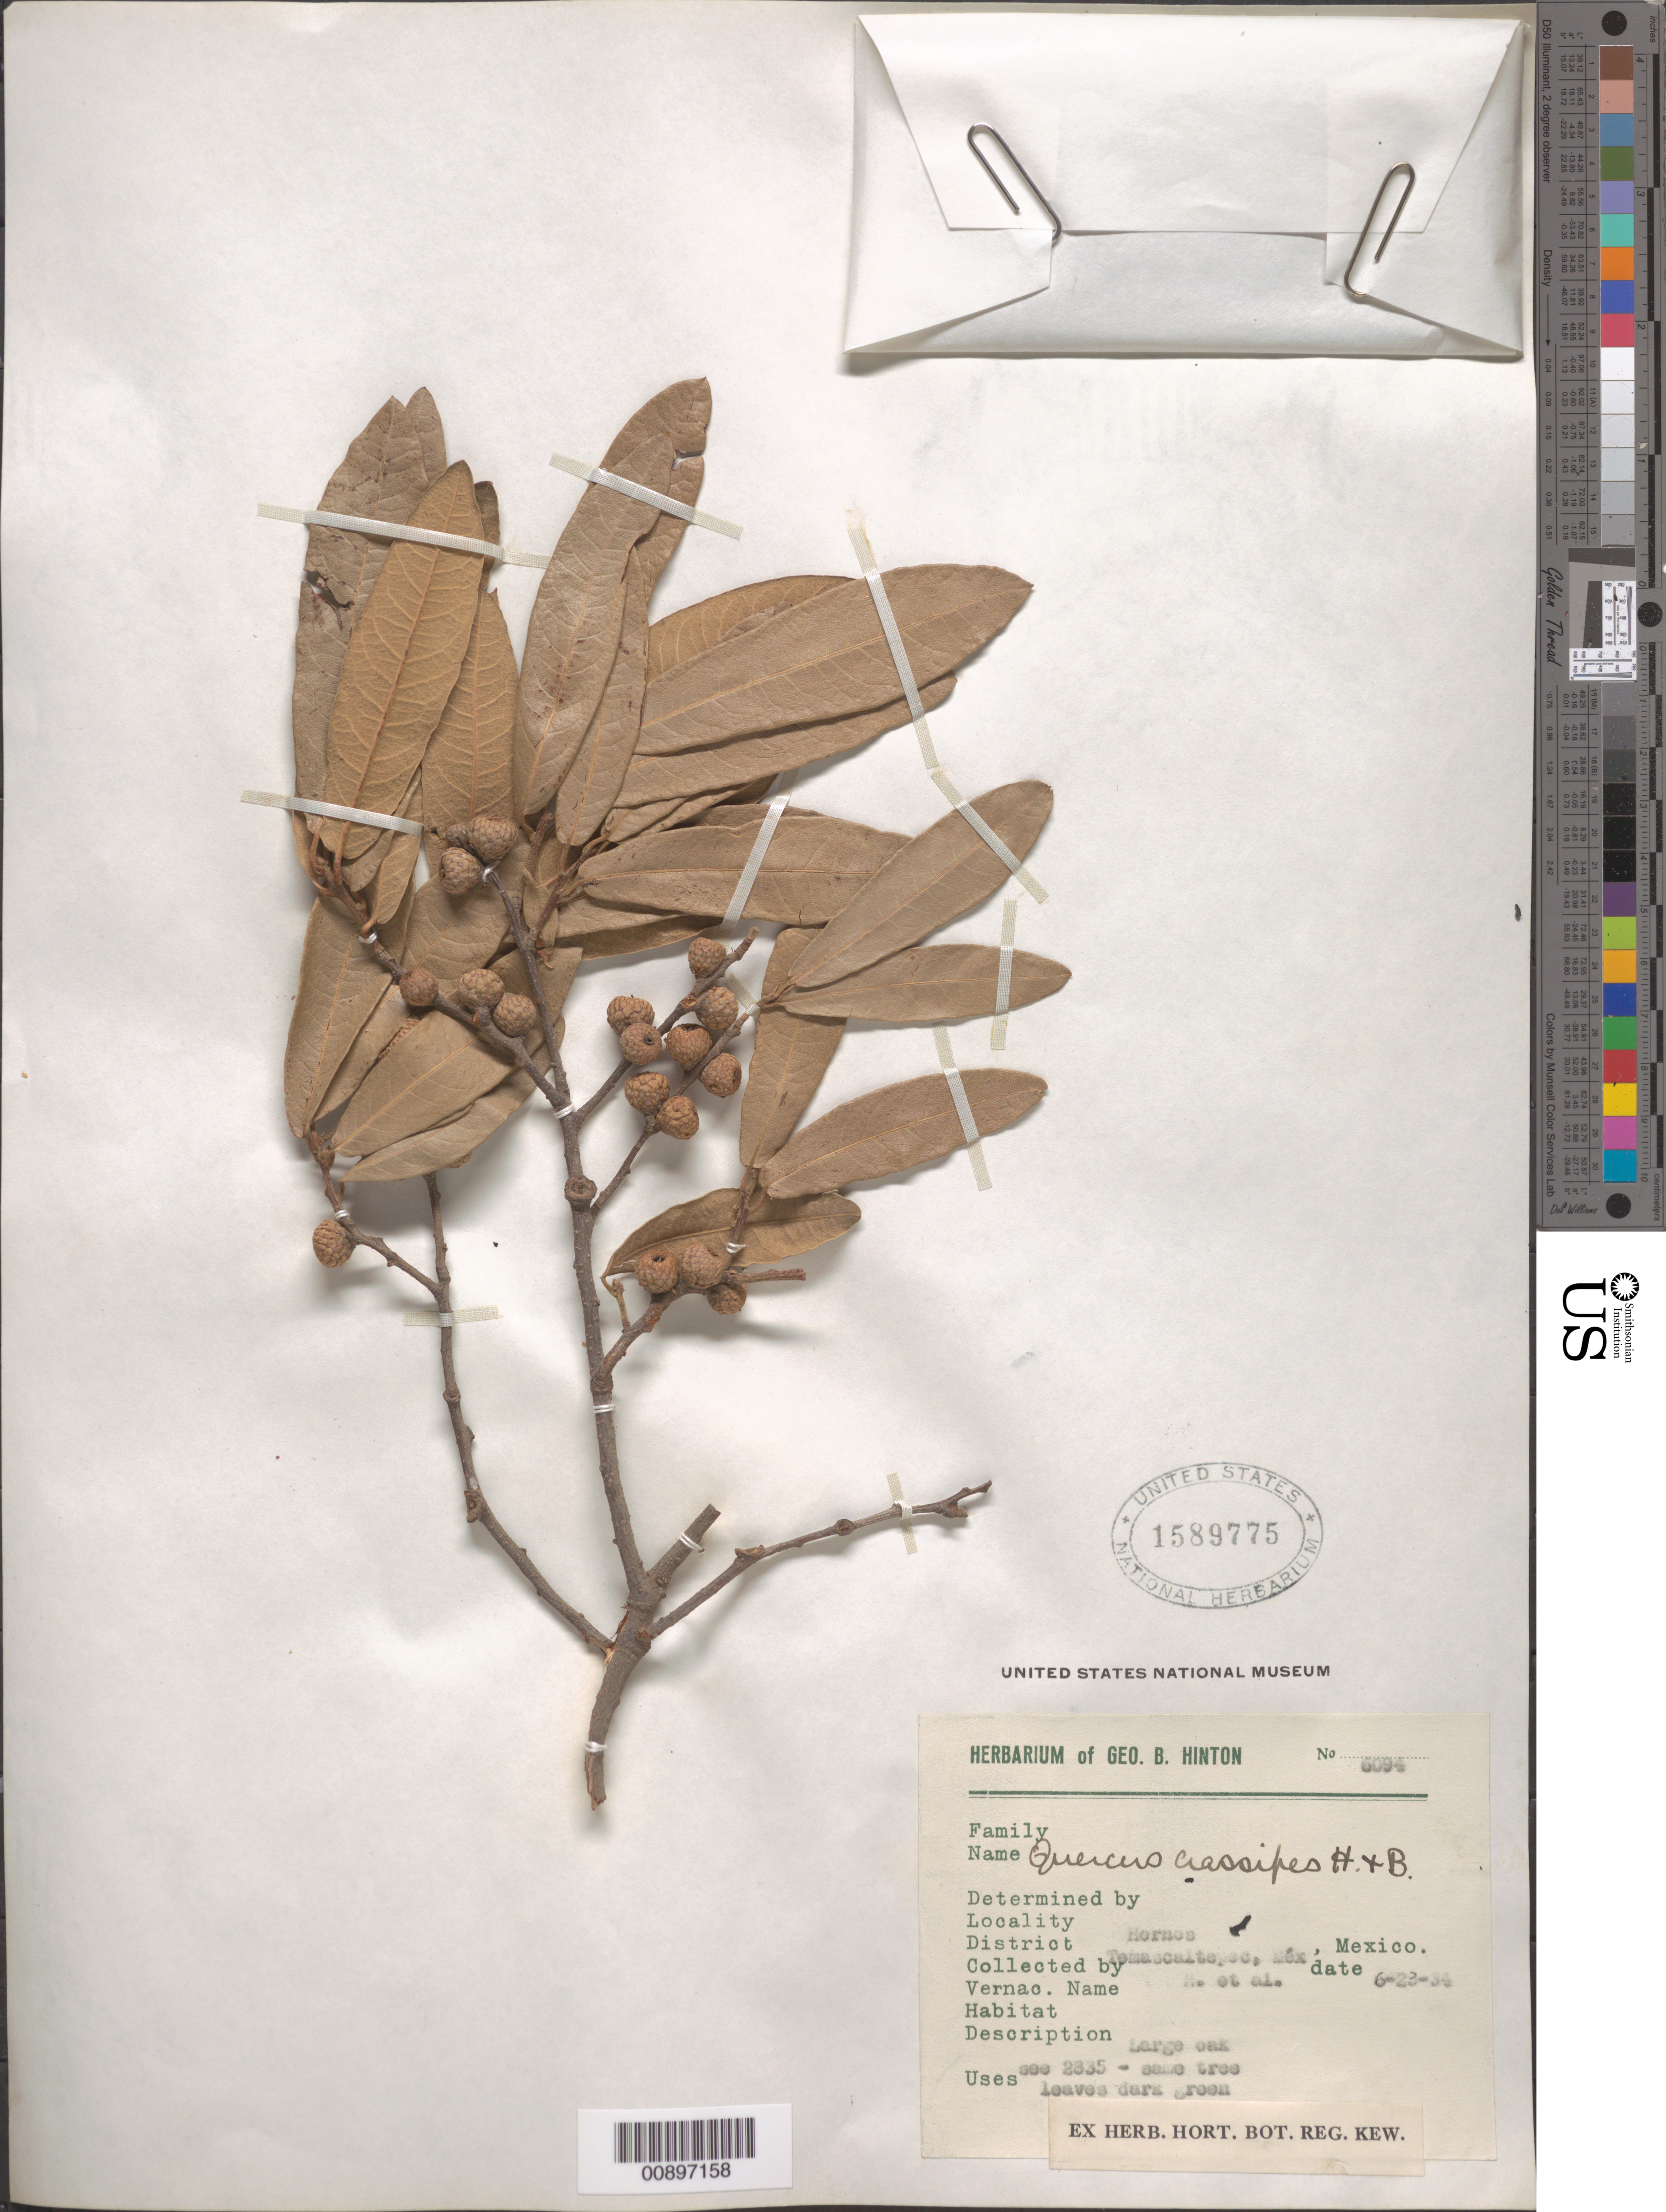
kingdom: Plantae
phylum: Tracheophyta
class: Magnoliopsida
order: Fagales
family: Fagaceae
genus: Quercus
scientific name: Quercus crassipes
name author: Humb. & Bonpl.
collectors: G. B. Hinton & et al.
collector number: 6094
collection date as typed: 23 Jun 1934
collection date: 1934-06-23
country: Mexico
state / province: México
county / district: Temascaltepec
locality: Hornos, District Temascaltepec, México.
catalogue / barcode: US 1589775